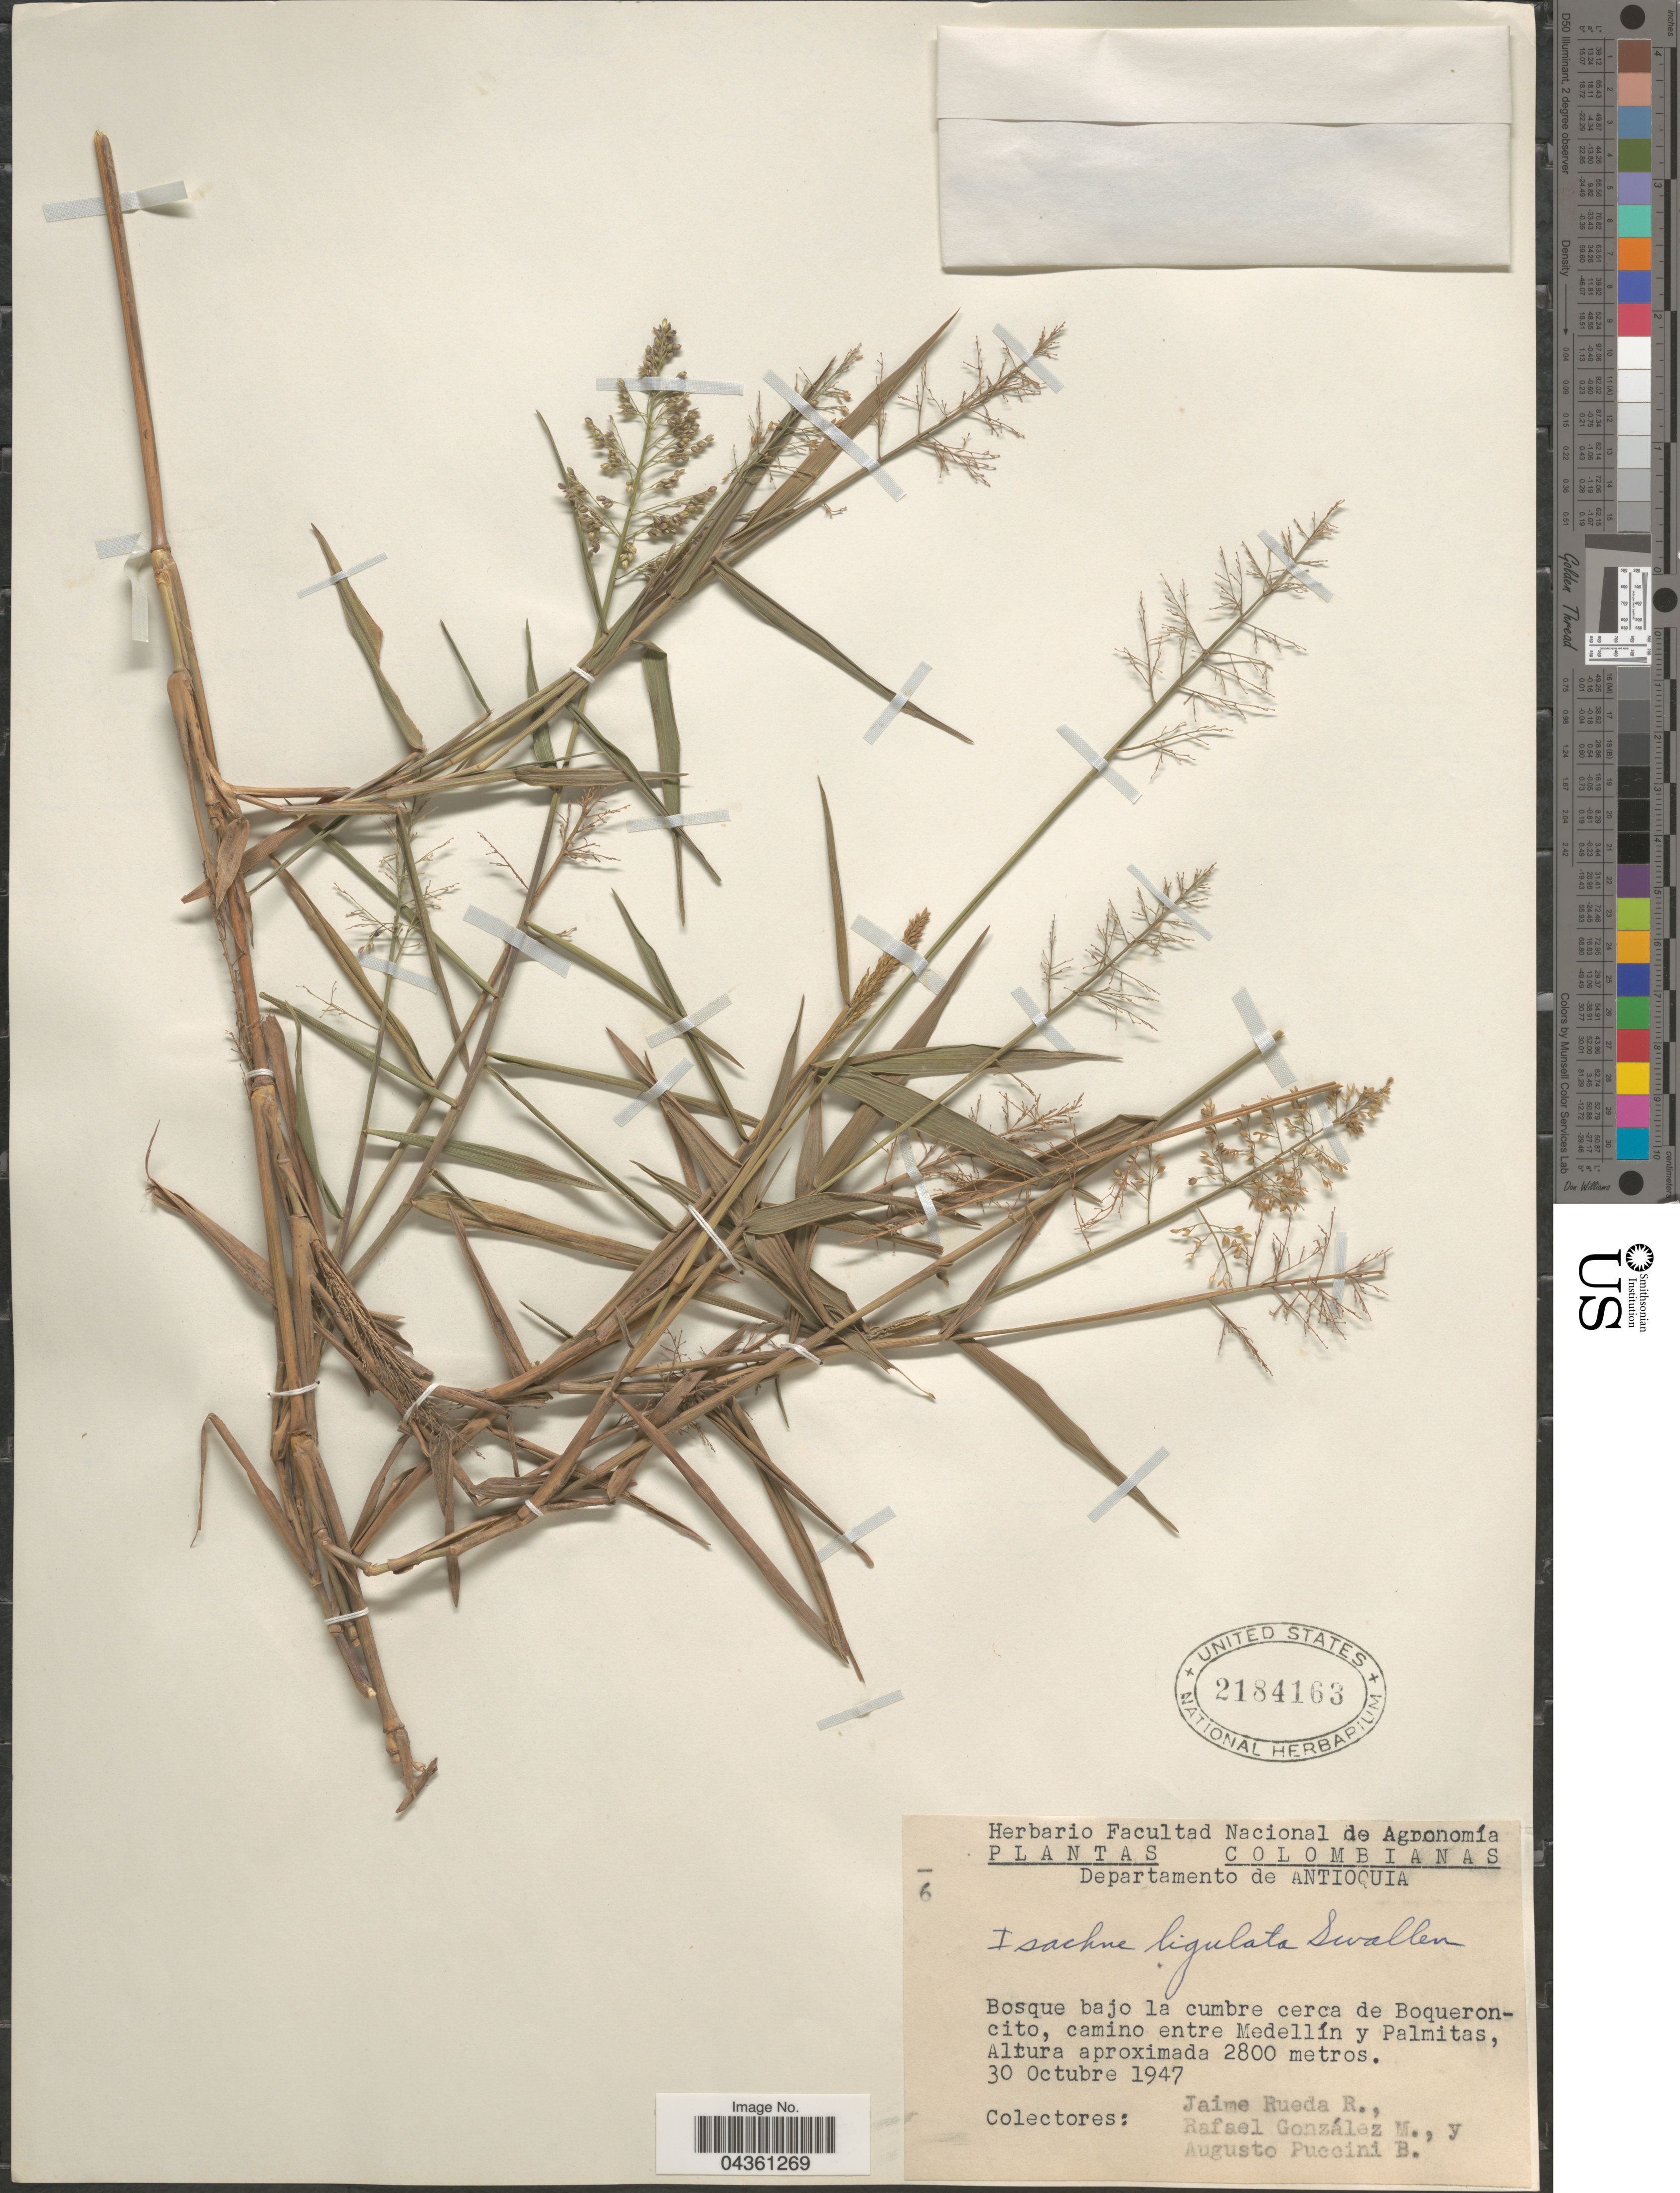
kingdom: Plantae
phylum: Tracheophyta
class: Liliopsida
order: Poales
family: Poaceae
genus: Isachne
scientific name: Isachne ligulata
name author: Swallen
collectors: J. Rueda, R. González Mesa & A. Puccini B.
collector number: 6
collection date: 1947-10-30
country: Colombia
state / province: Antioquia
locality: Departamento de Antioquia. Bosque bajo la cumbre cerca de Boqueroncito, camino entre Medellín y Palmitas.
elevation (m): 2800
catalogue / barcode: US 2184163